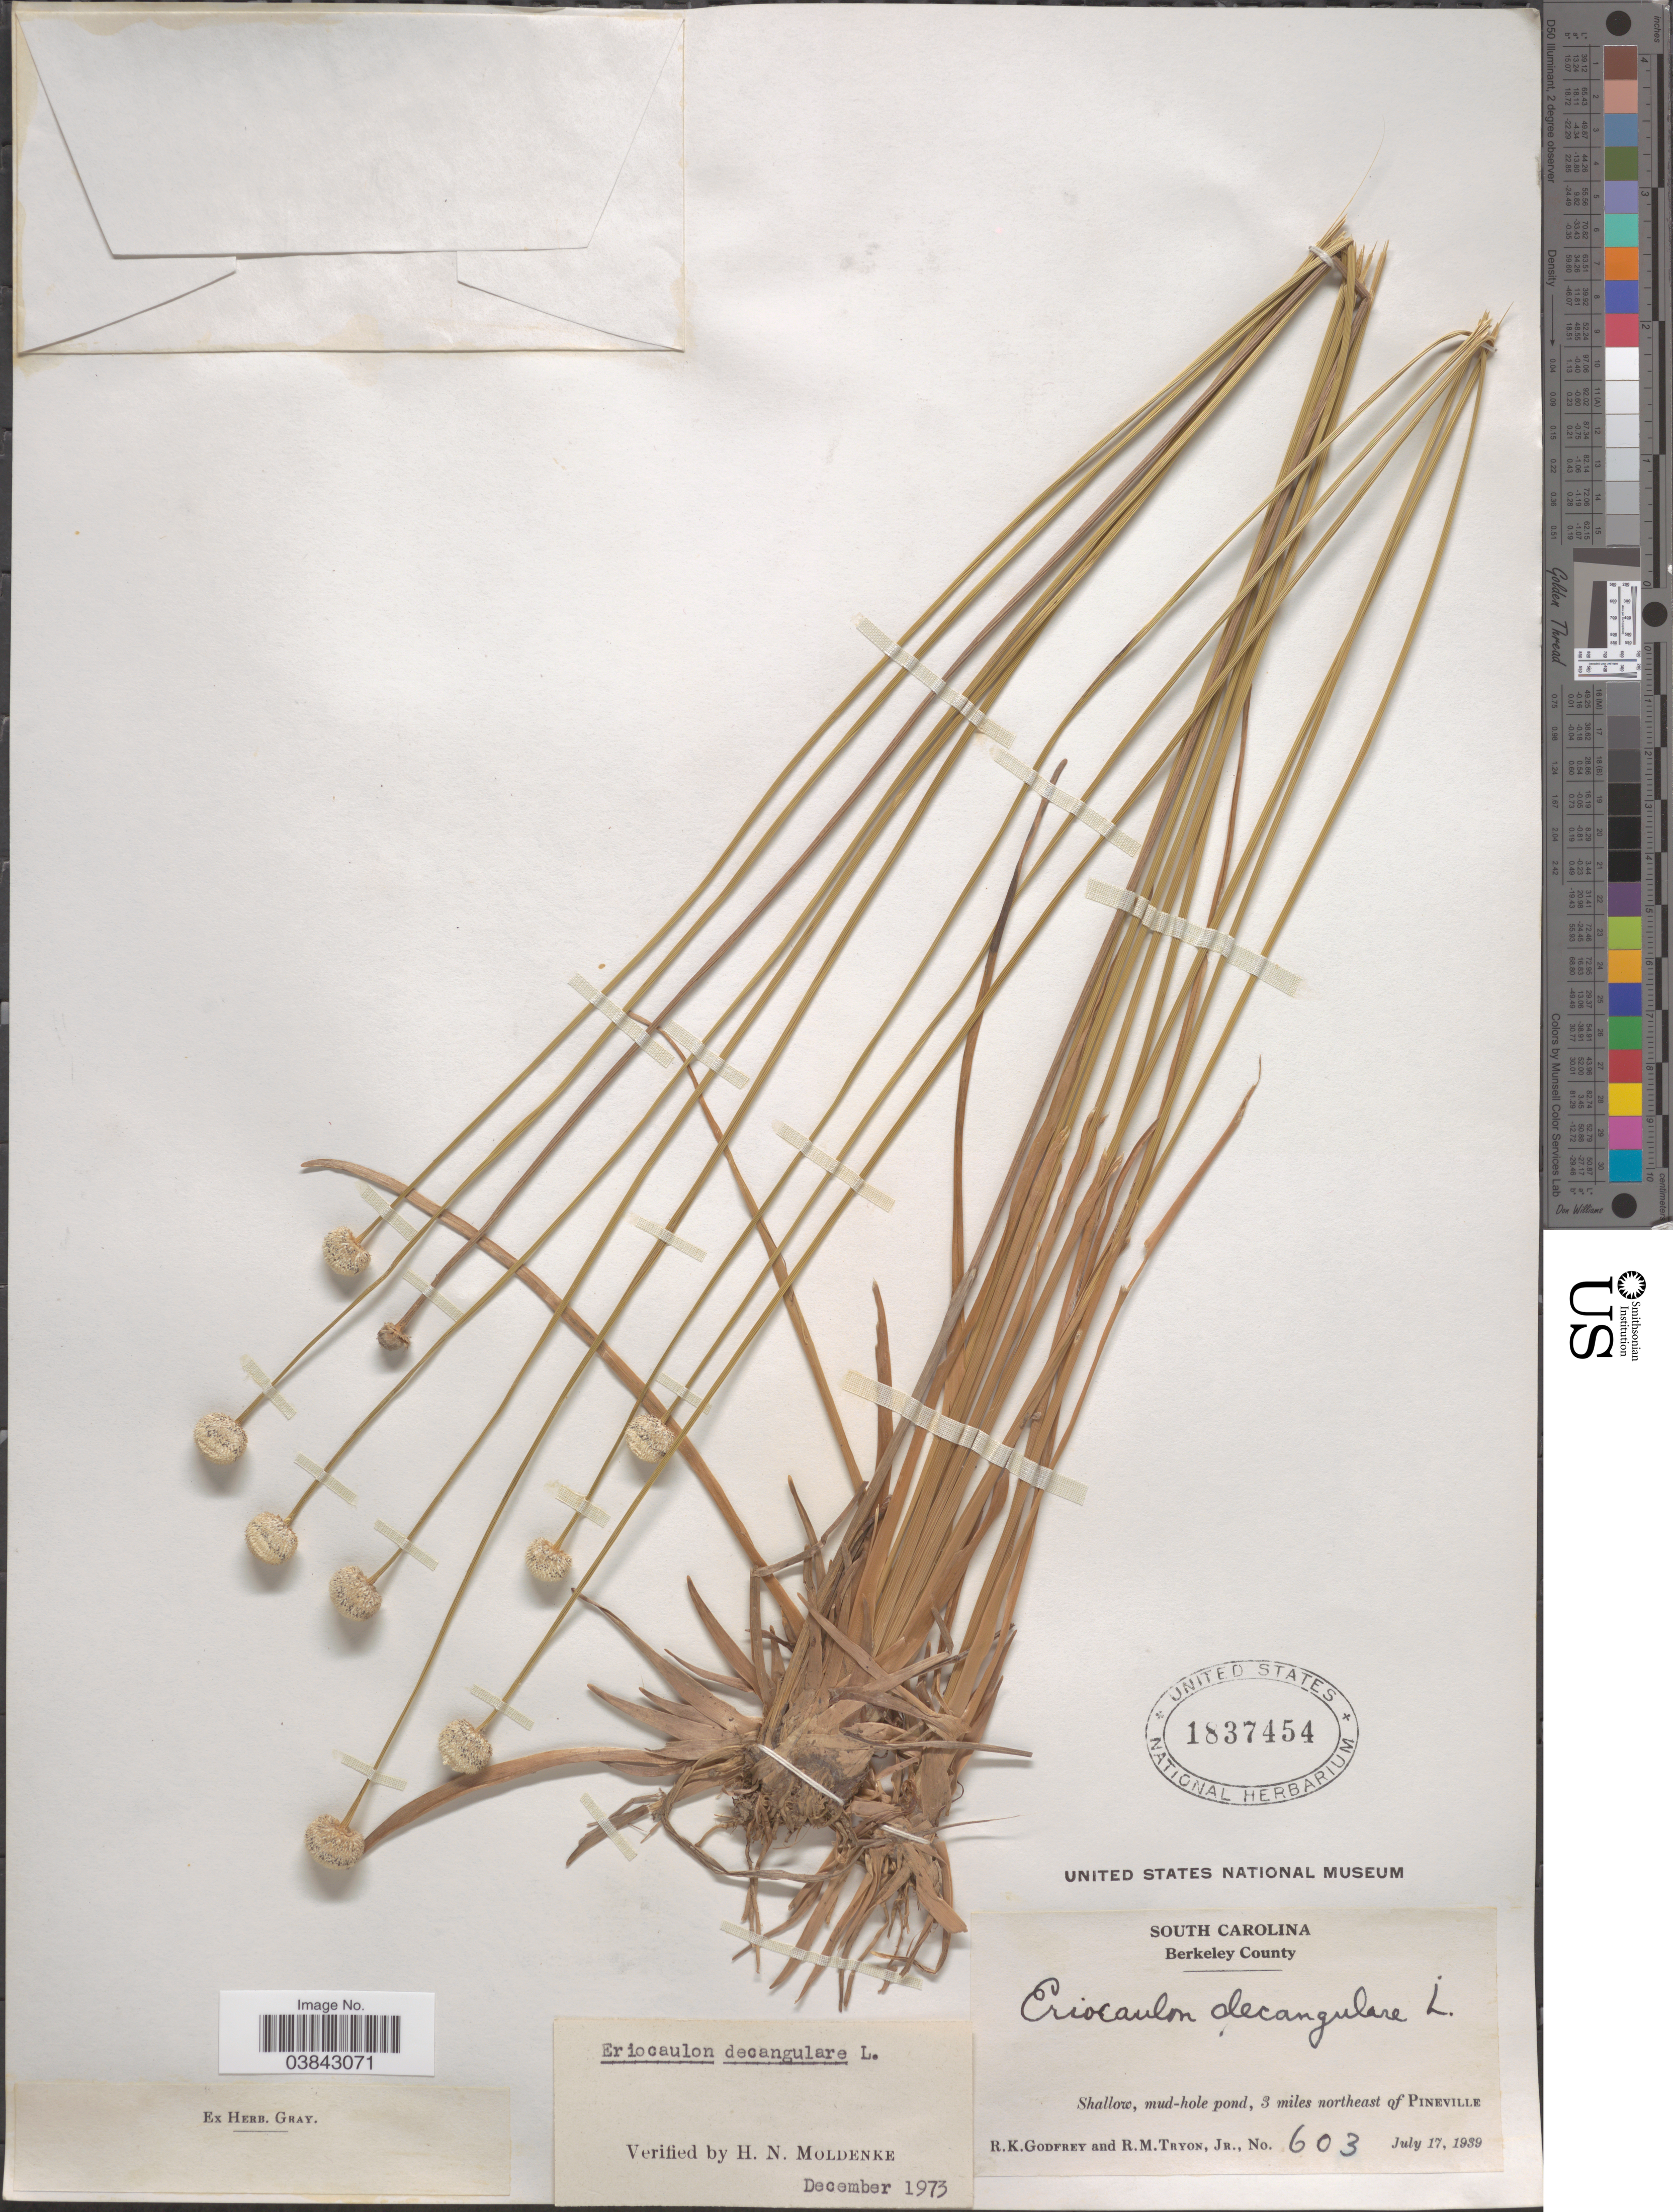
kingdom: Plantae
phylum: Tracheophyta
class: Liliopsida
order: Poales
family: Eriocaulaceae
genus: Eriocaulon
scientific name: Eriocaulon decangulare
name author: L.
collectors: R. K. Godfrey & R. Tryon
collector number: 603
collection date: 1939-07-17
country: United States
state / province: South Carolina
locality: Berkeley County. 3 miles northeast of Pineville.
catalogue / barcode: US 1837454